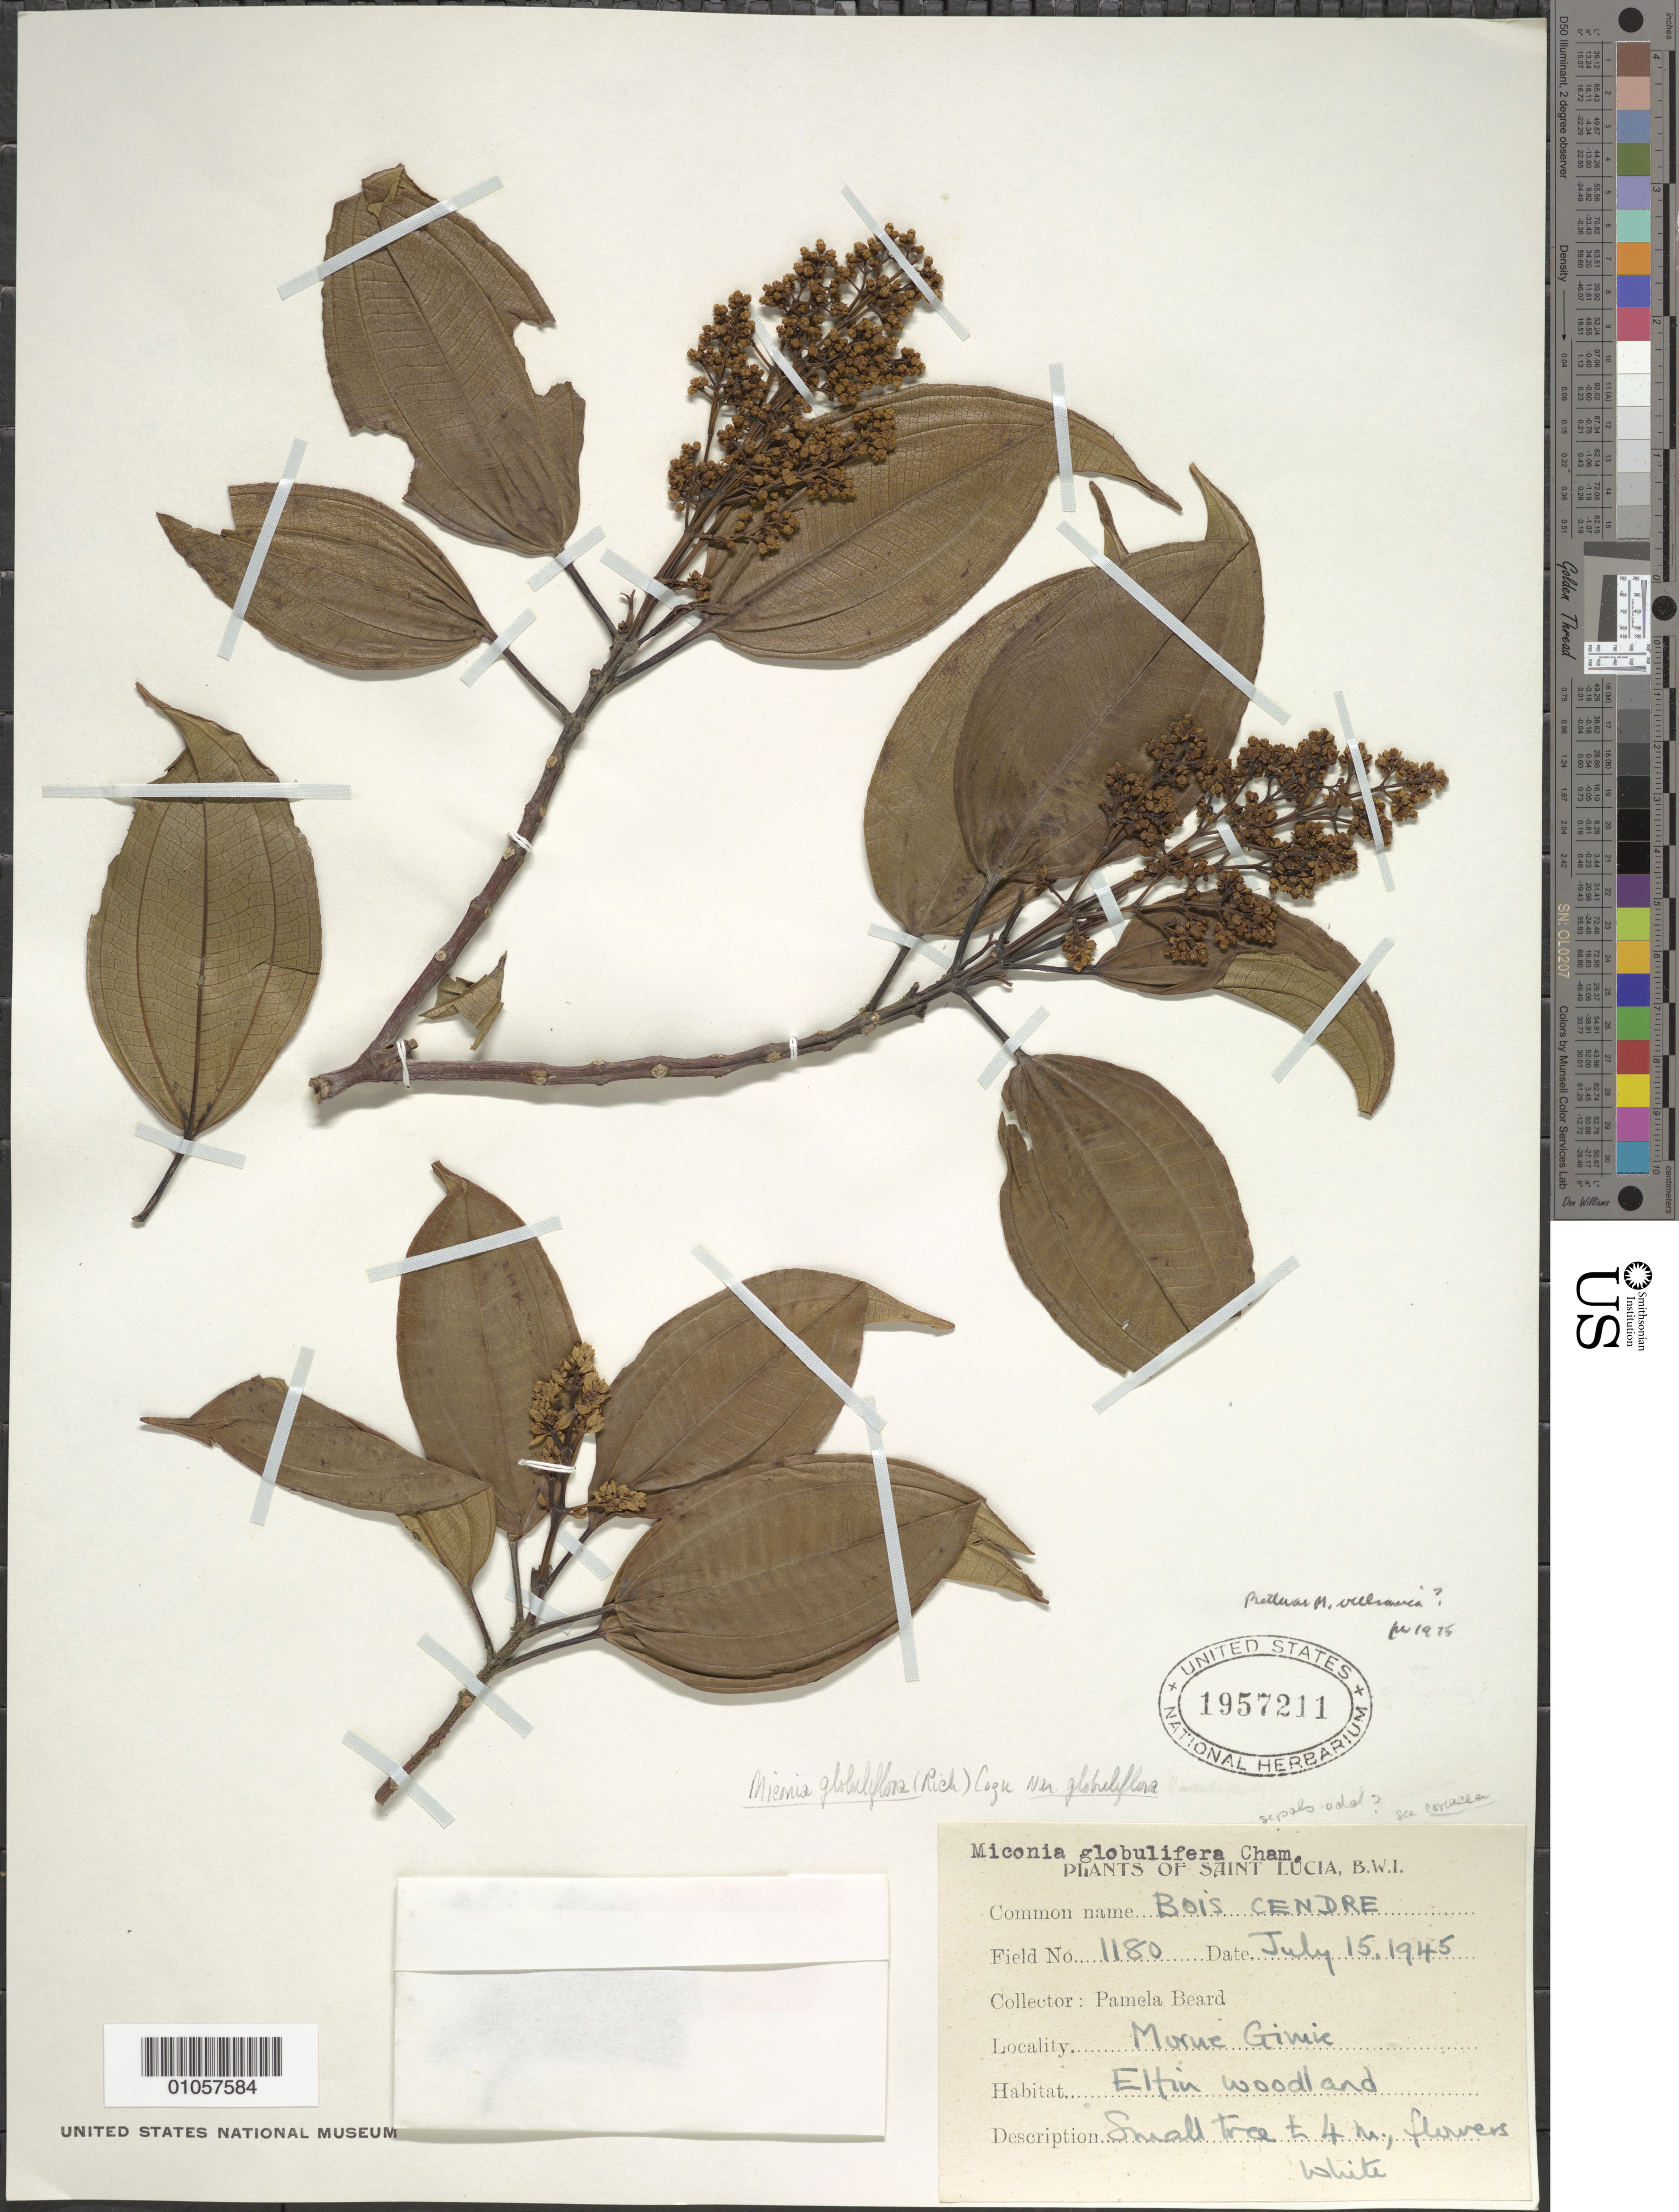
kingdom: Plantae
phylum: Tracheophyta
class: Magnoliopsida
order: Myrtales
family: Melastomataceae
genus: Miconia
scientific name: Miconia globulifera var. globulifera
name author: (Rich.) Cogn.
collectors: P. Beard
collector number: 1180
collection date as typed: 15 Jul 1945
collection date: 1945-07-15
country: St. Lucia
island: St. Lucia I.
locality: Morne Gimie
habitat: Elfin woodland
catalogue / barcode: US 1957211